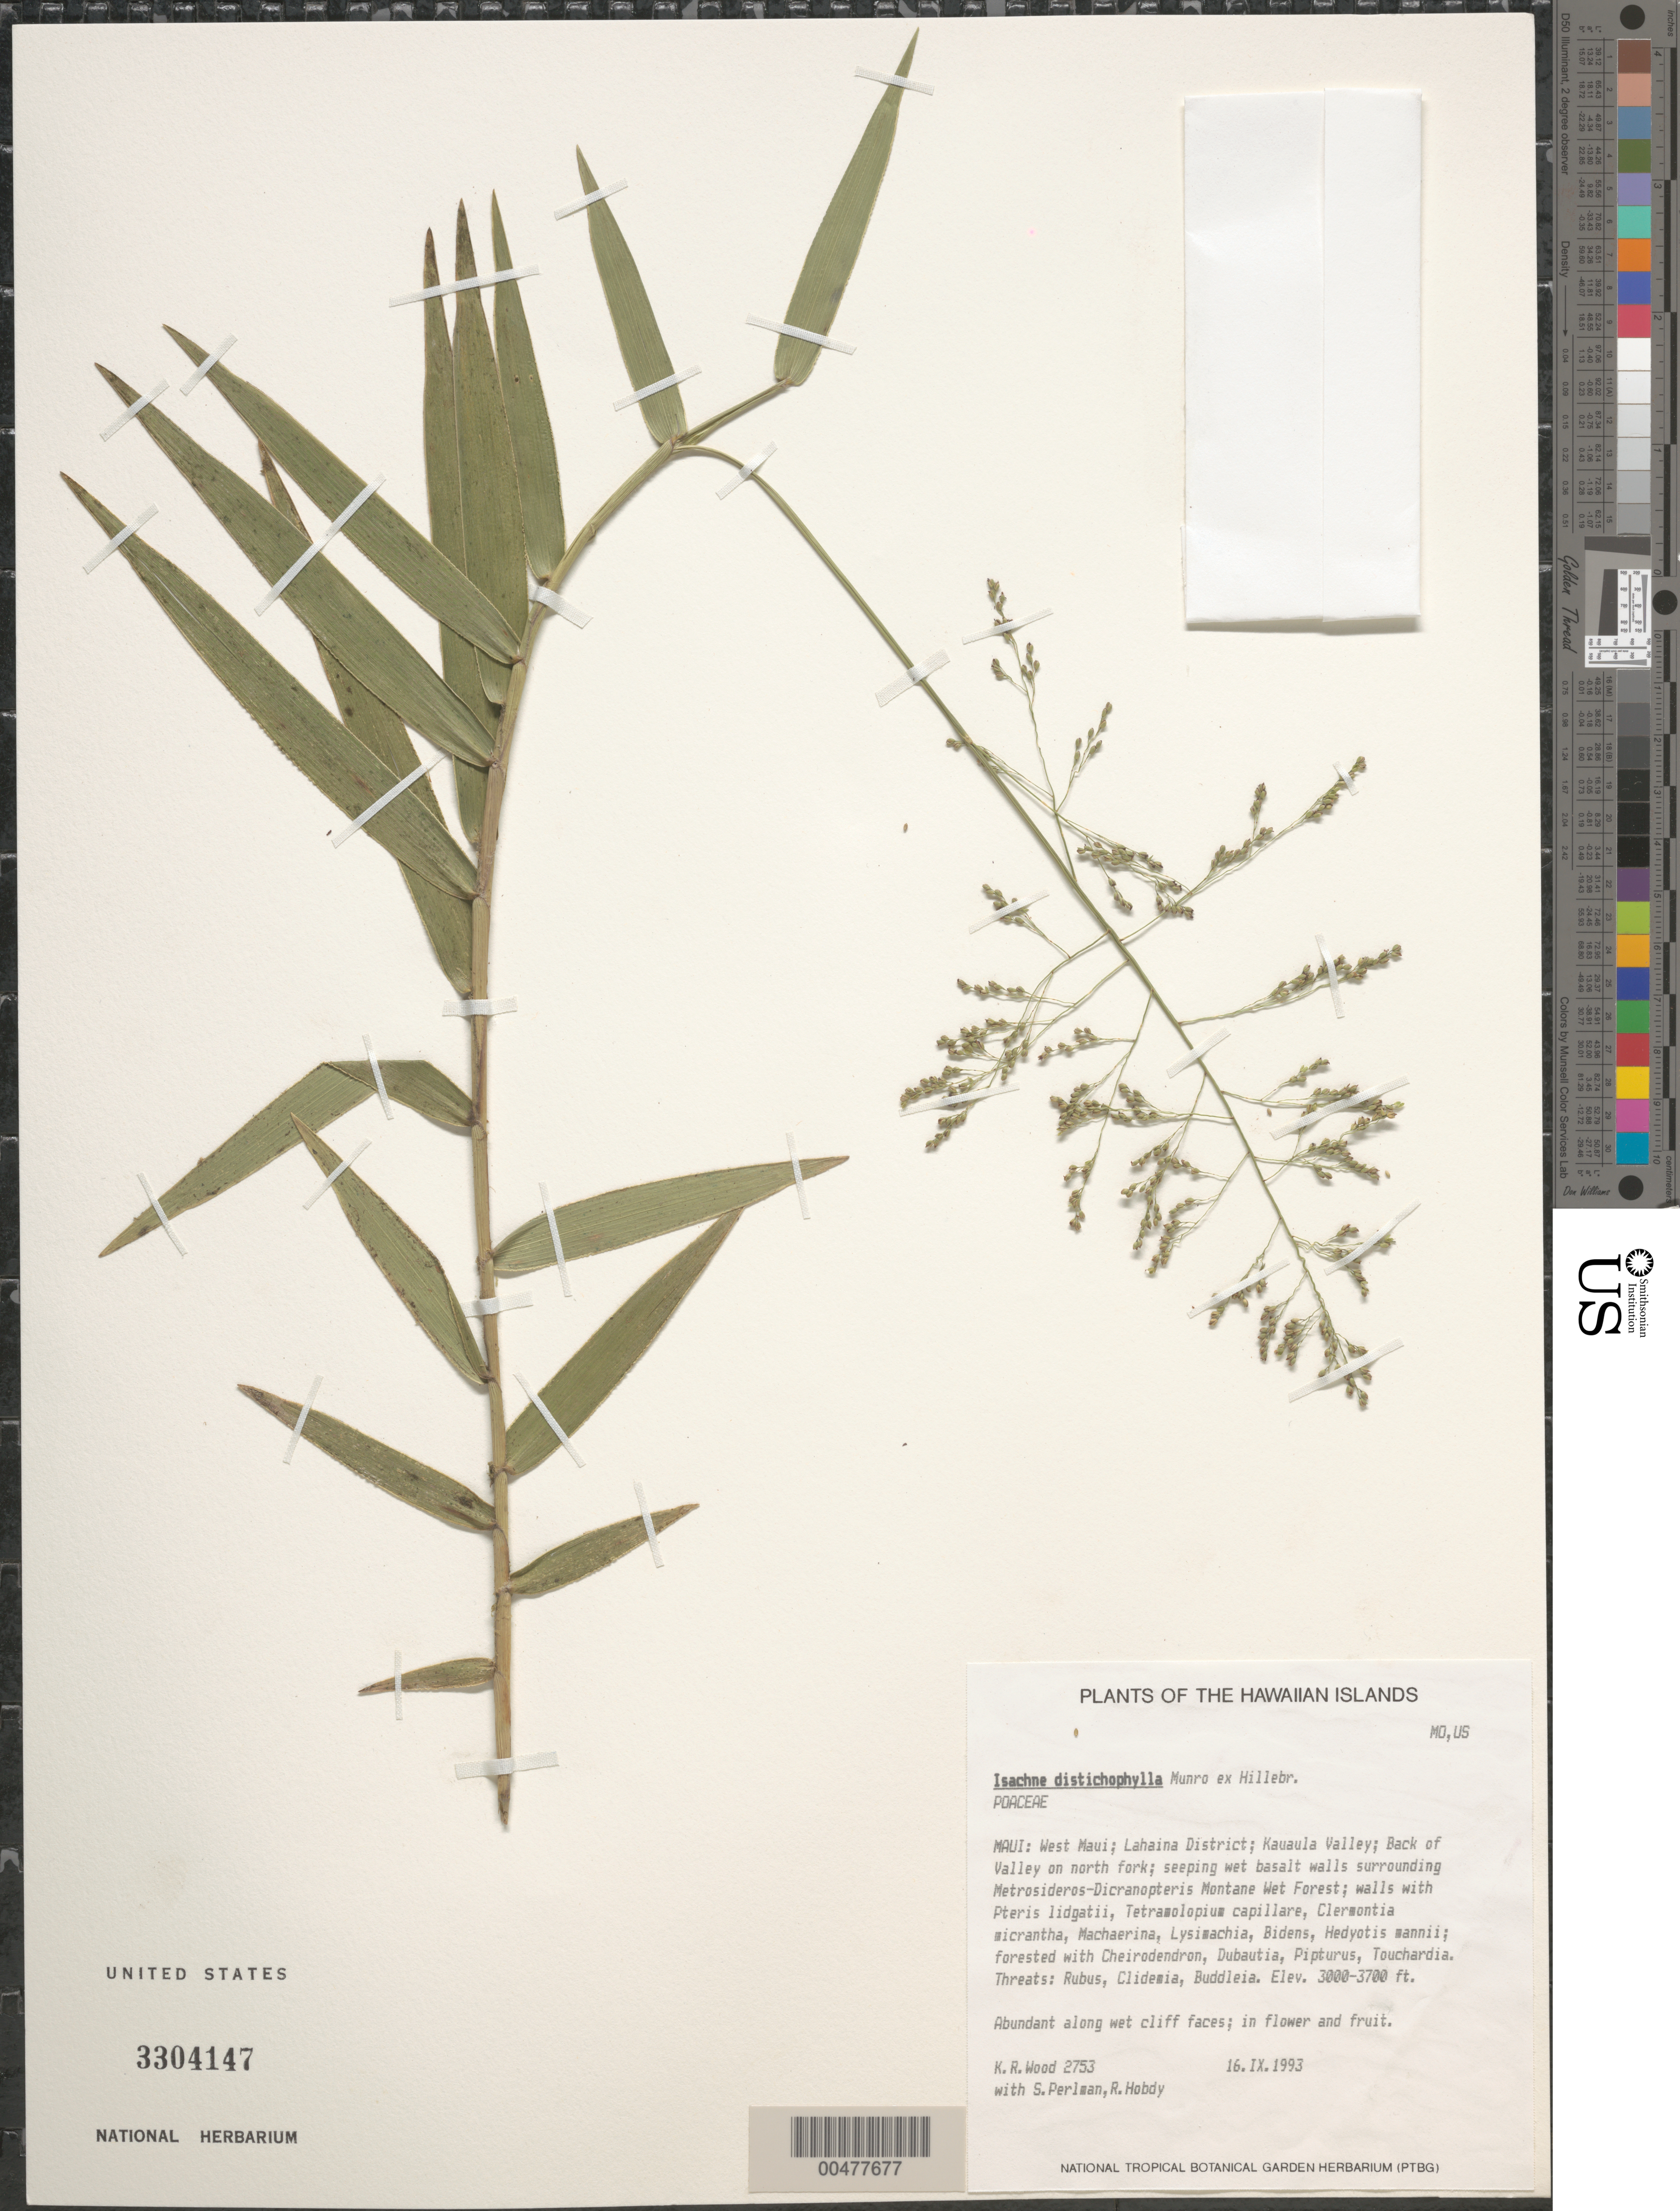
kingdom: Plantae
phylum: Tracheophyta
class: Liliopsida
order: Poales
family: Poaceae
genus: Isachne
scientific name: Isachne distichophylla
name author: Munro ex Hillebr.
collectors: K. R. Wood, S. P. Perlman & R. Hobdy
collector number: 2753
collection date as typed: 16 Sep 1993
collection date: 1993-09-16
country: United States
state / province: Hawaii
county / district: Maui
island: Maui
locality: W Maui, Lahaina Dist., Kauaula Valley, back of valley on N fork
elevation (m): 914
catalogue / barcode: US 3304147